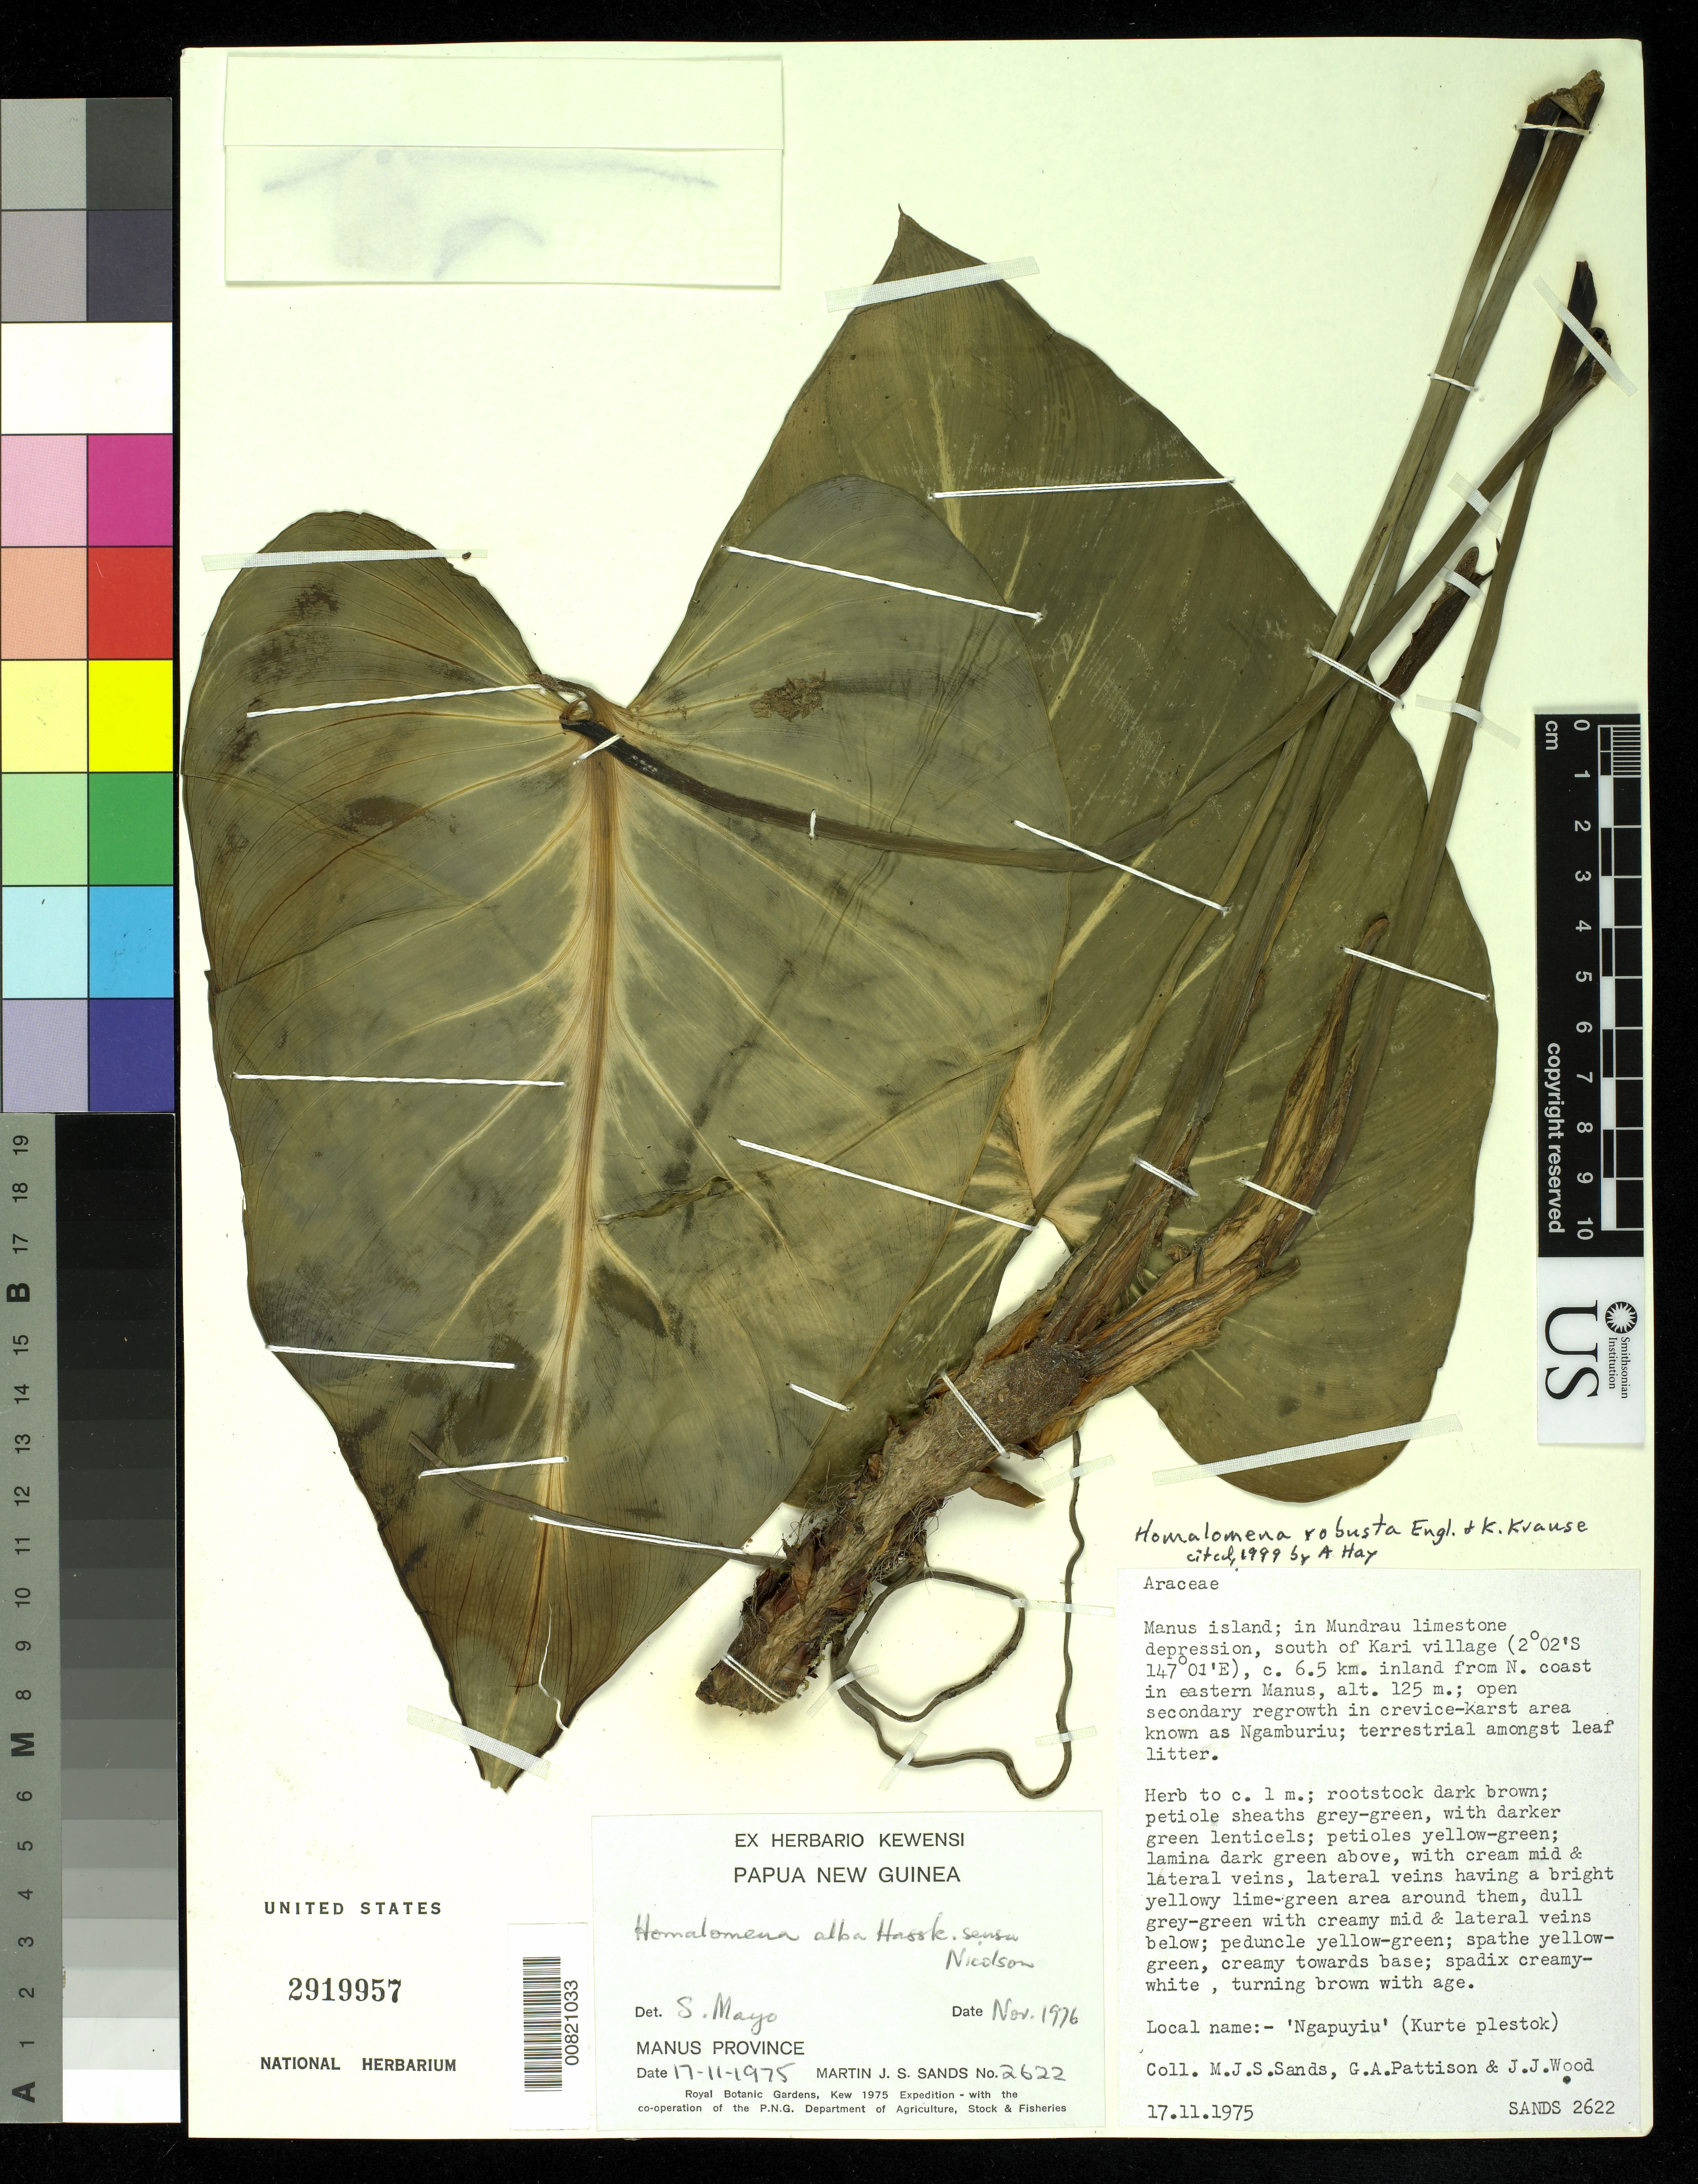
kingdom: Plantae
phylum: Tracheophyta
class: Liliopsida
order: Alismatales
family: Araceae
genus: Homalomena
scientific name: Homalomena robusta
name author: Engl. & K. Krause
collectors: M. Sands, G. Pattison & J. Wood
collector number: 2622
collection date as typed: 17 Nov 1975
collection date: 1975-11-17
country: Papua New Guinea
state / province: Manus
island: Manus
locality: in Mundrau limestone depression, S of Kari village, c. 6.5km inland from N coast in E Manus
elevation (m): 125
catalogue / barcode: US 2919957